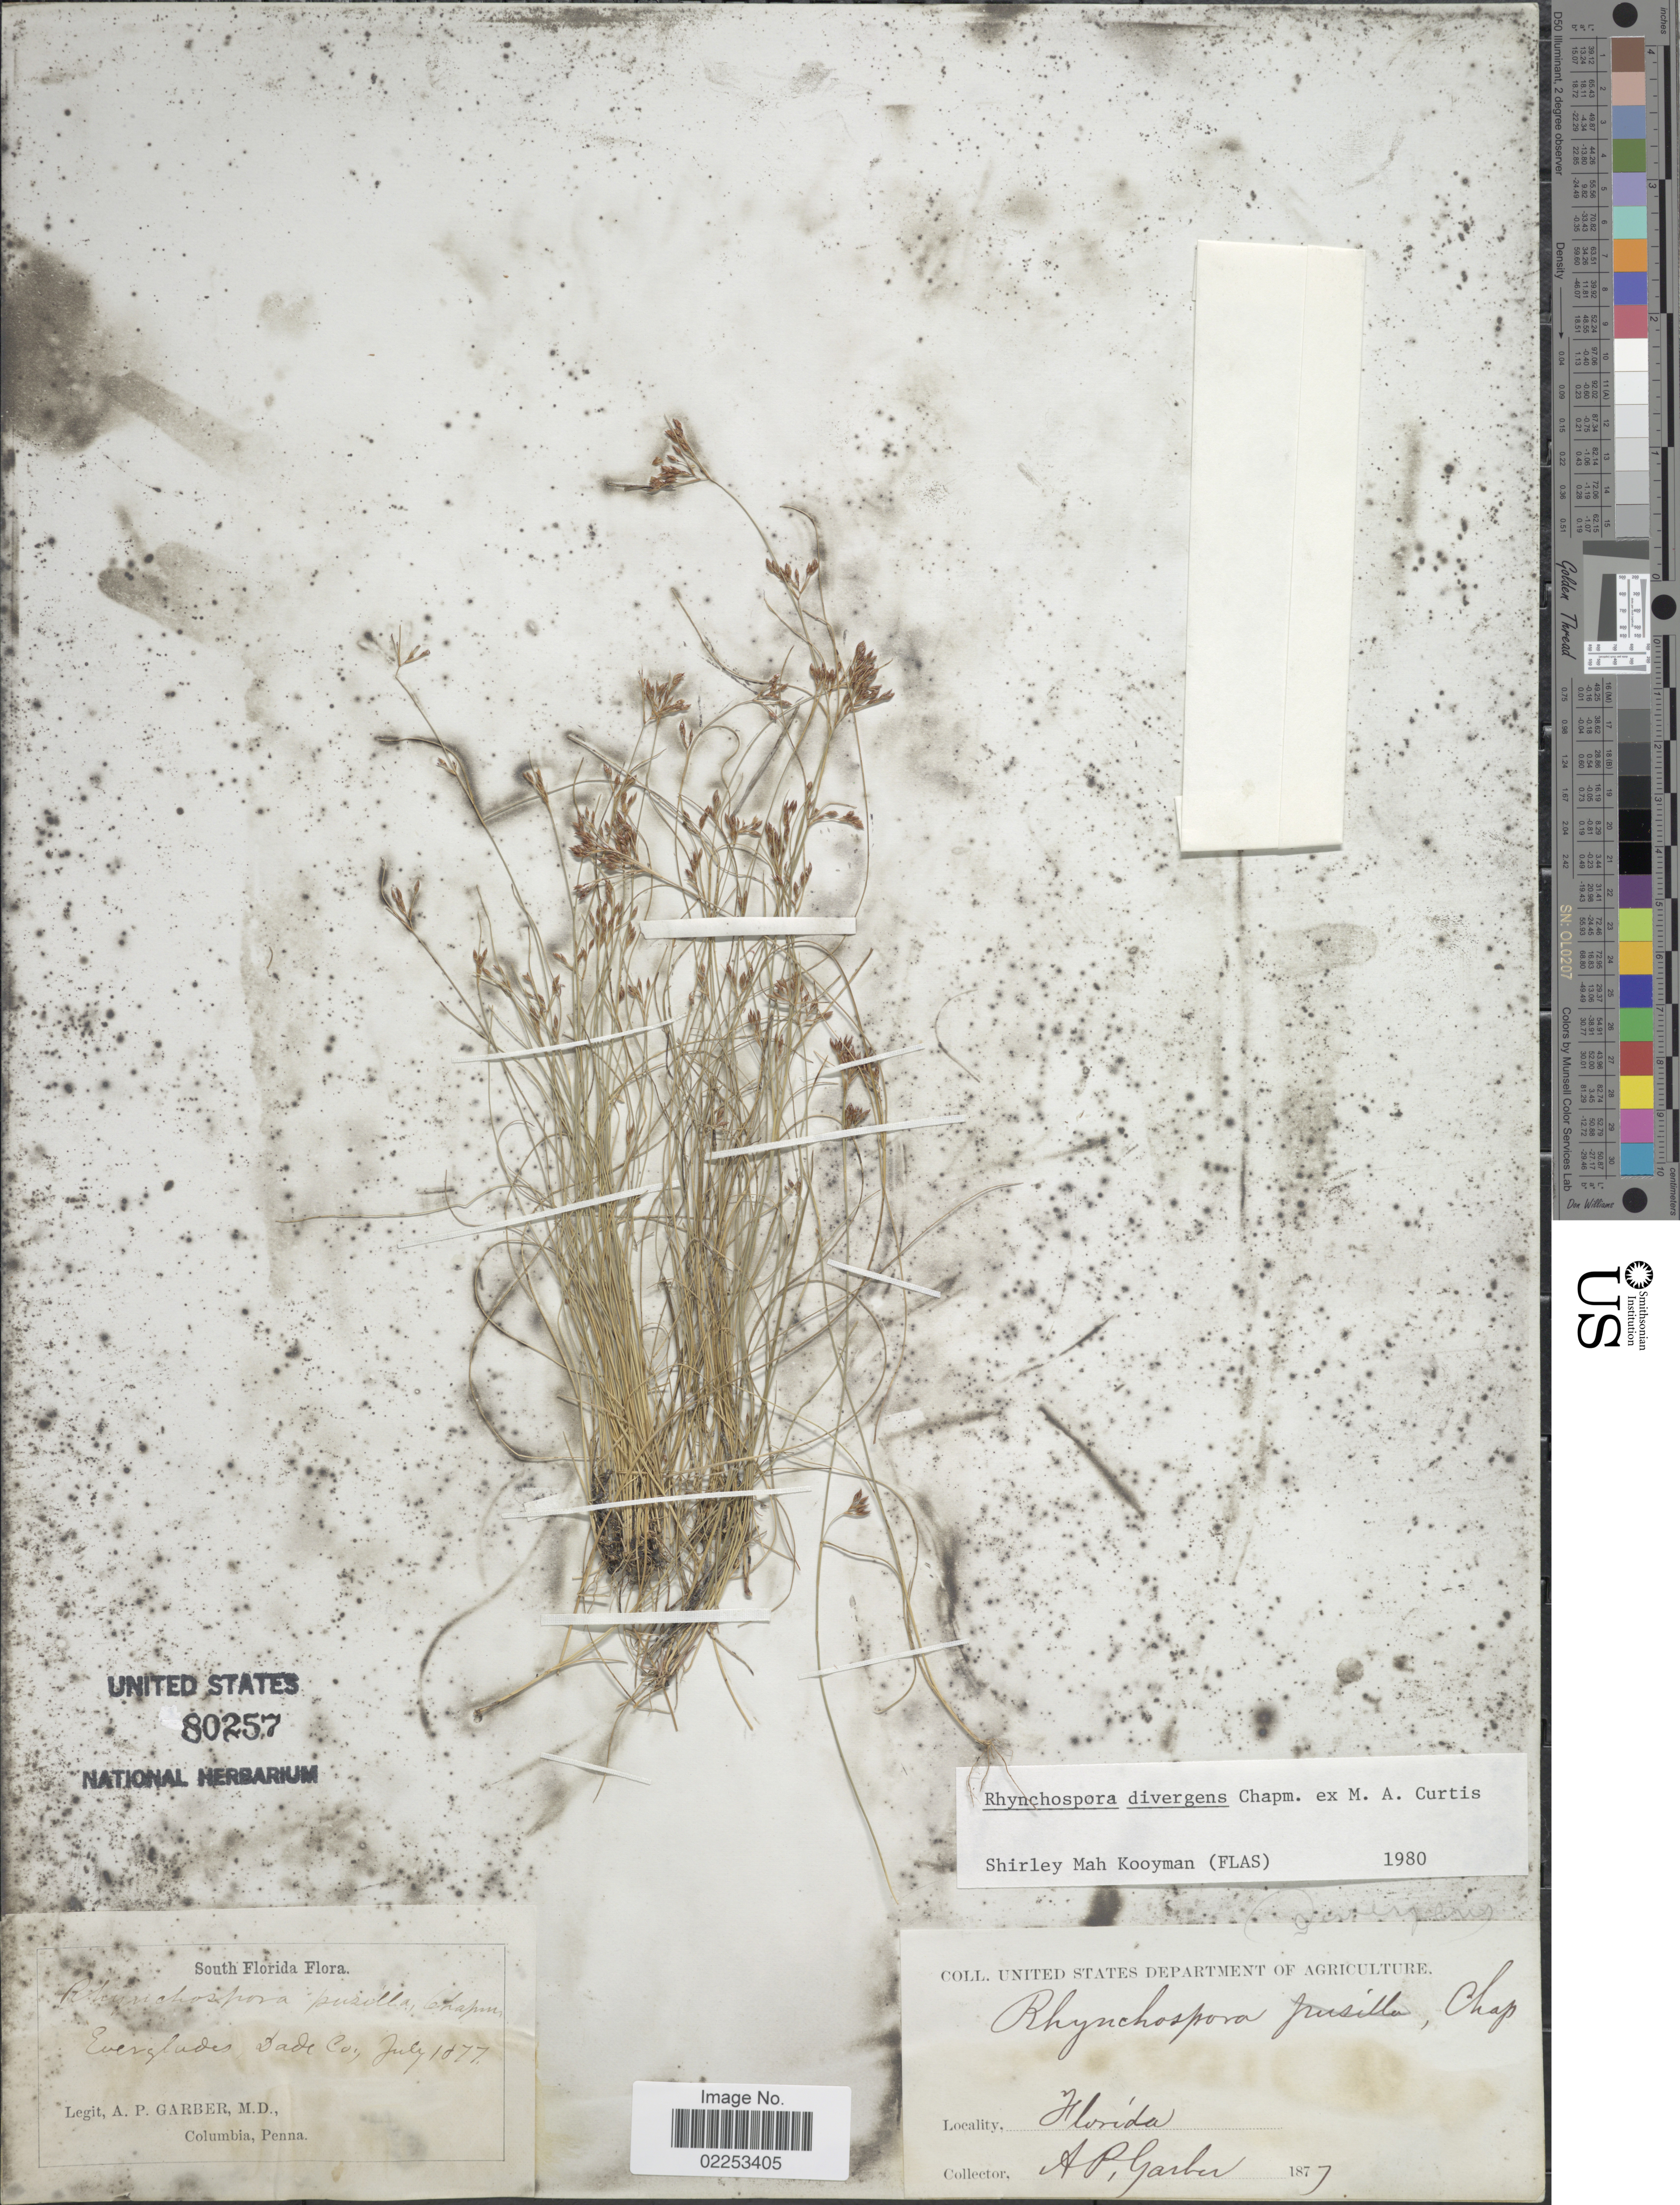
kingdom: Plantae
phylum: Tracheophyta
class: Liliopsida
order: Poales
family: Cyperaceae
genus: Rhynchospora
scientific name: Rhynchospora divergens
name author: Chapm. ex M.A. Curtis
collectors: A. P. Garber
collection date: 1877-07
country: United States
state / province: Florida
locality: South Florida, Everglades, Dade Co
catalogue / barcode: US 80257